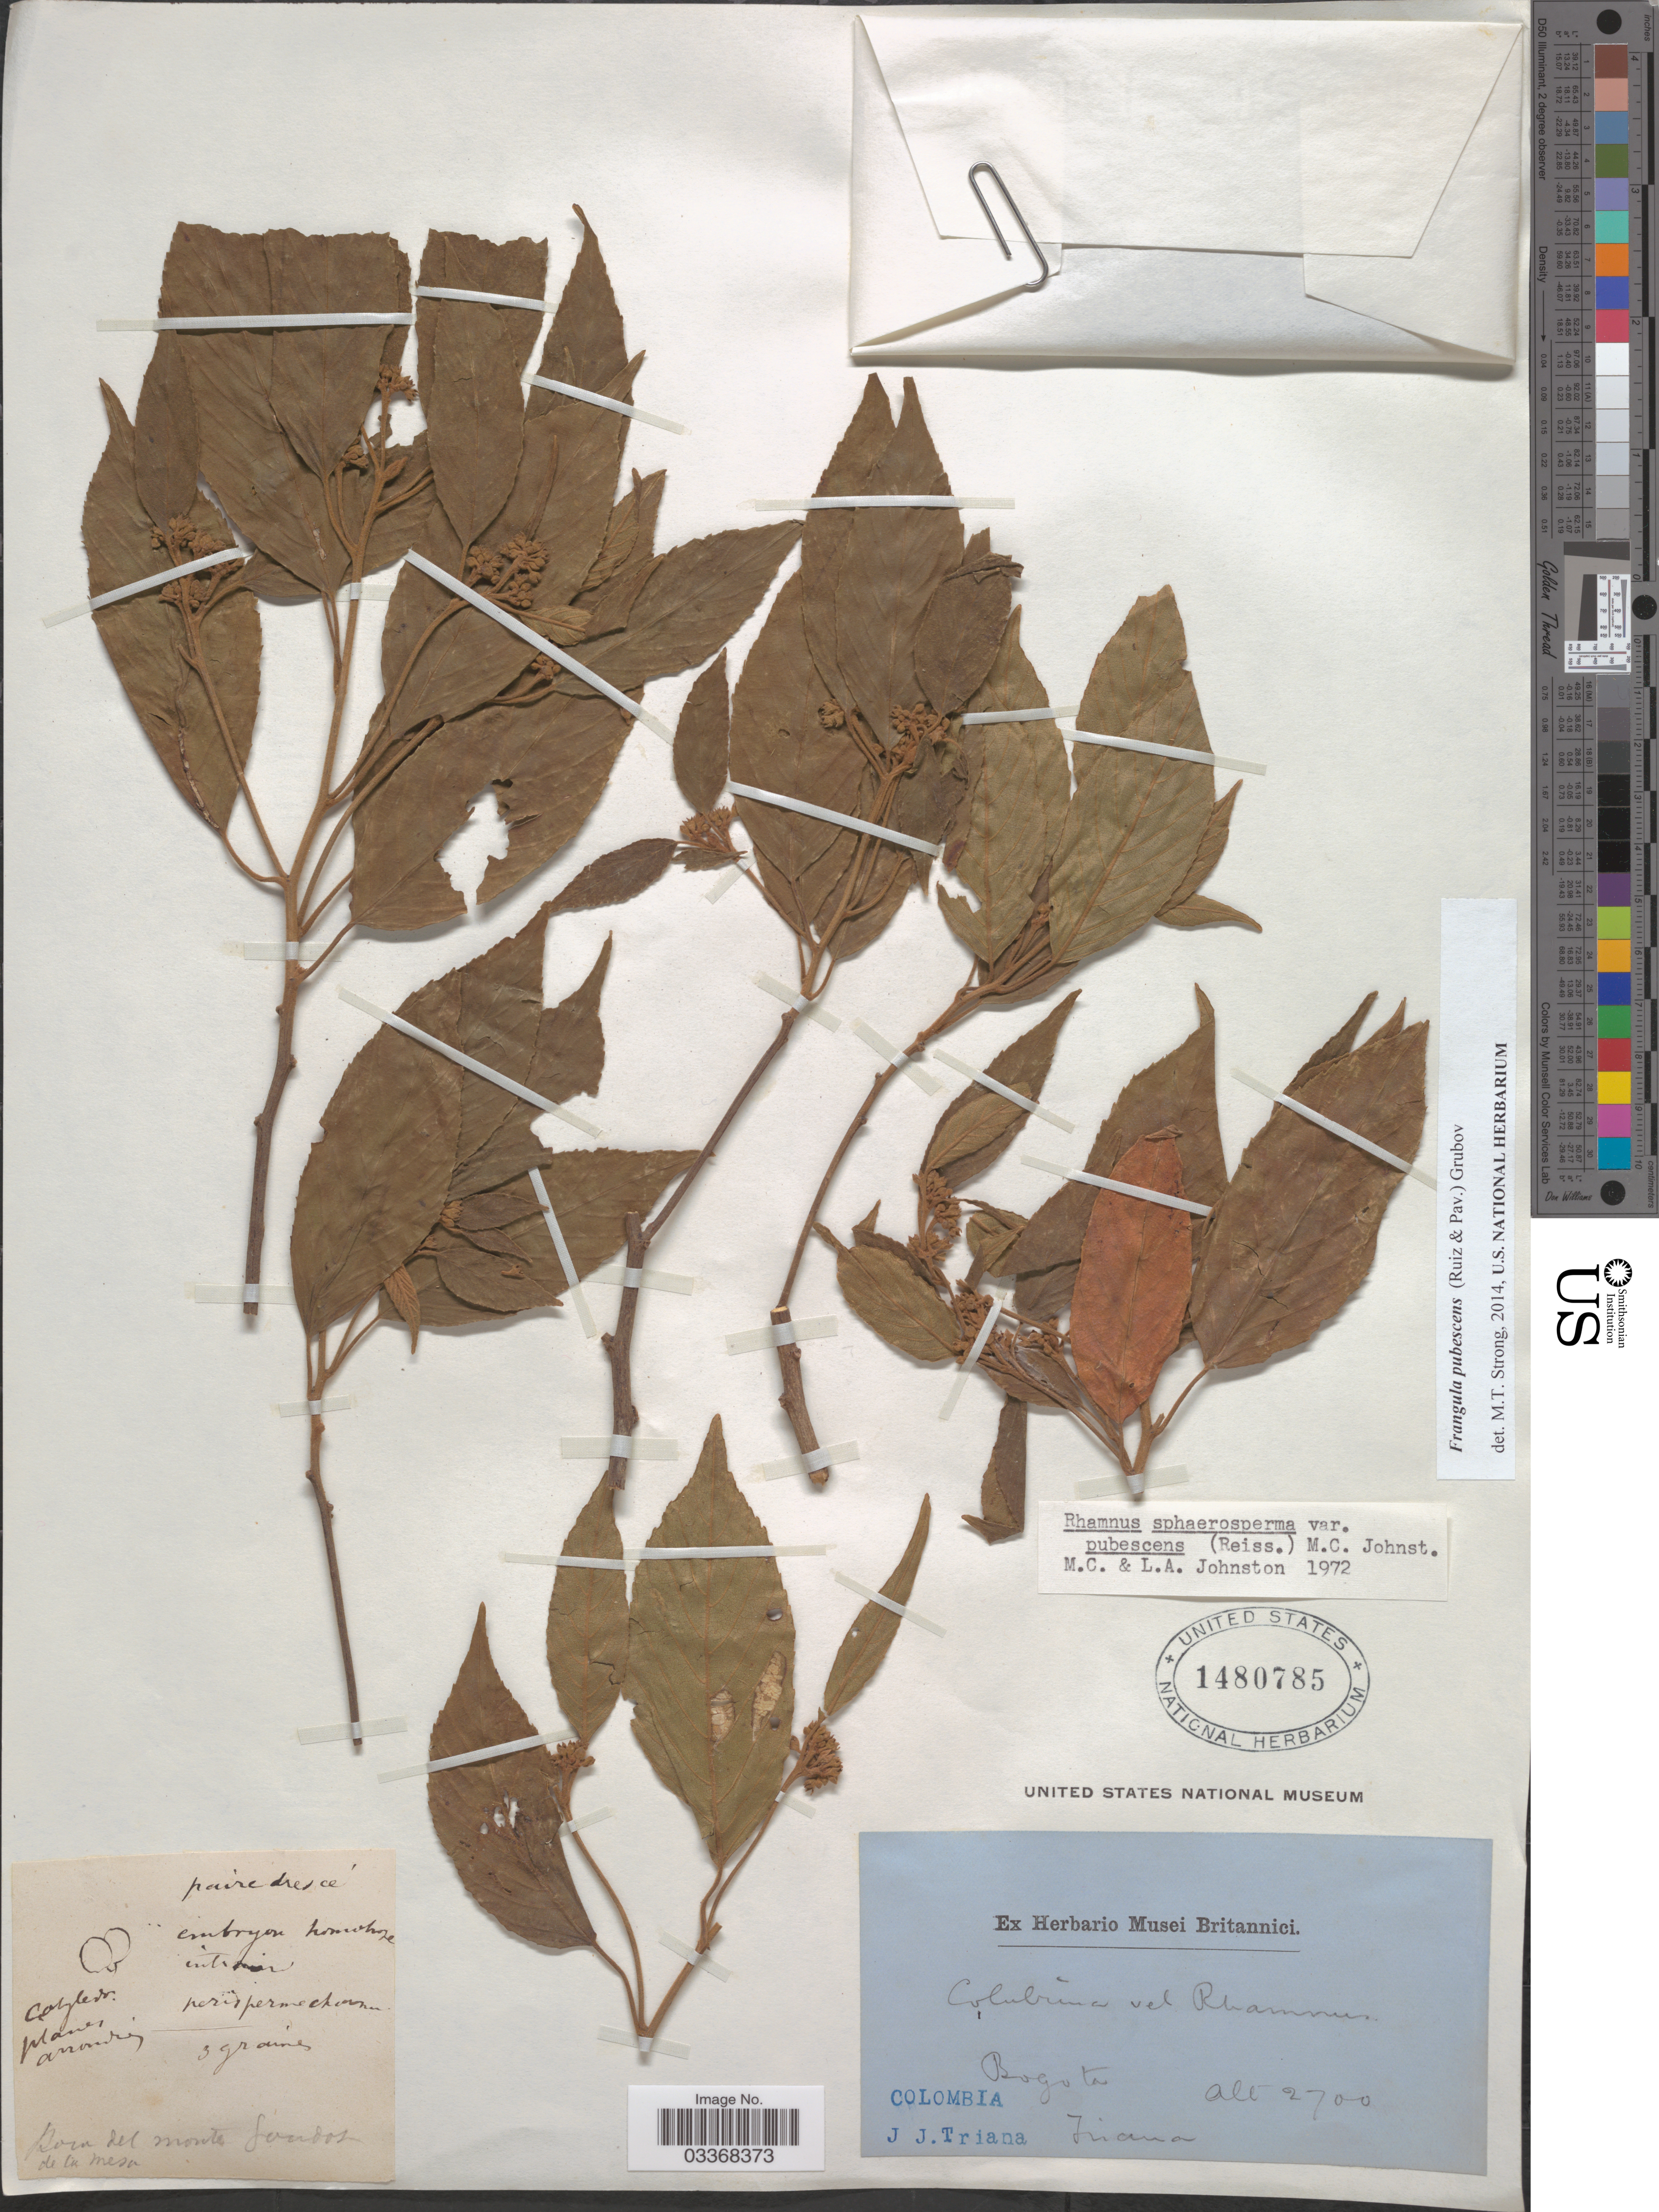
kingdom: Plantae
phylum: Tracheophyta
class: Magnoliopsida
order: Rosales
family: Rhamnaceae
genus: Frangula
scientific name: Frangula pubescens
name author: (Ruiz & Pav.) Grubov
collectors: J. J. Triana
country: Colombia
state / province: Bogota D.C.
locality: Bogota.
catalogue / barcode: US 1480785